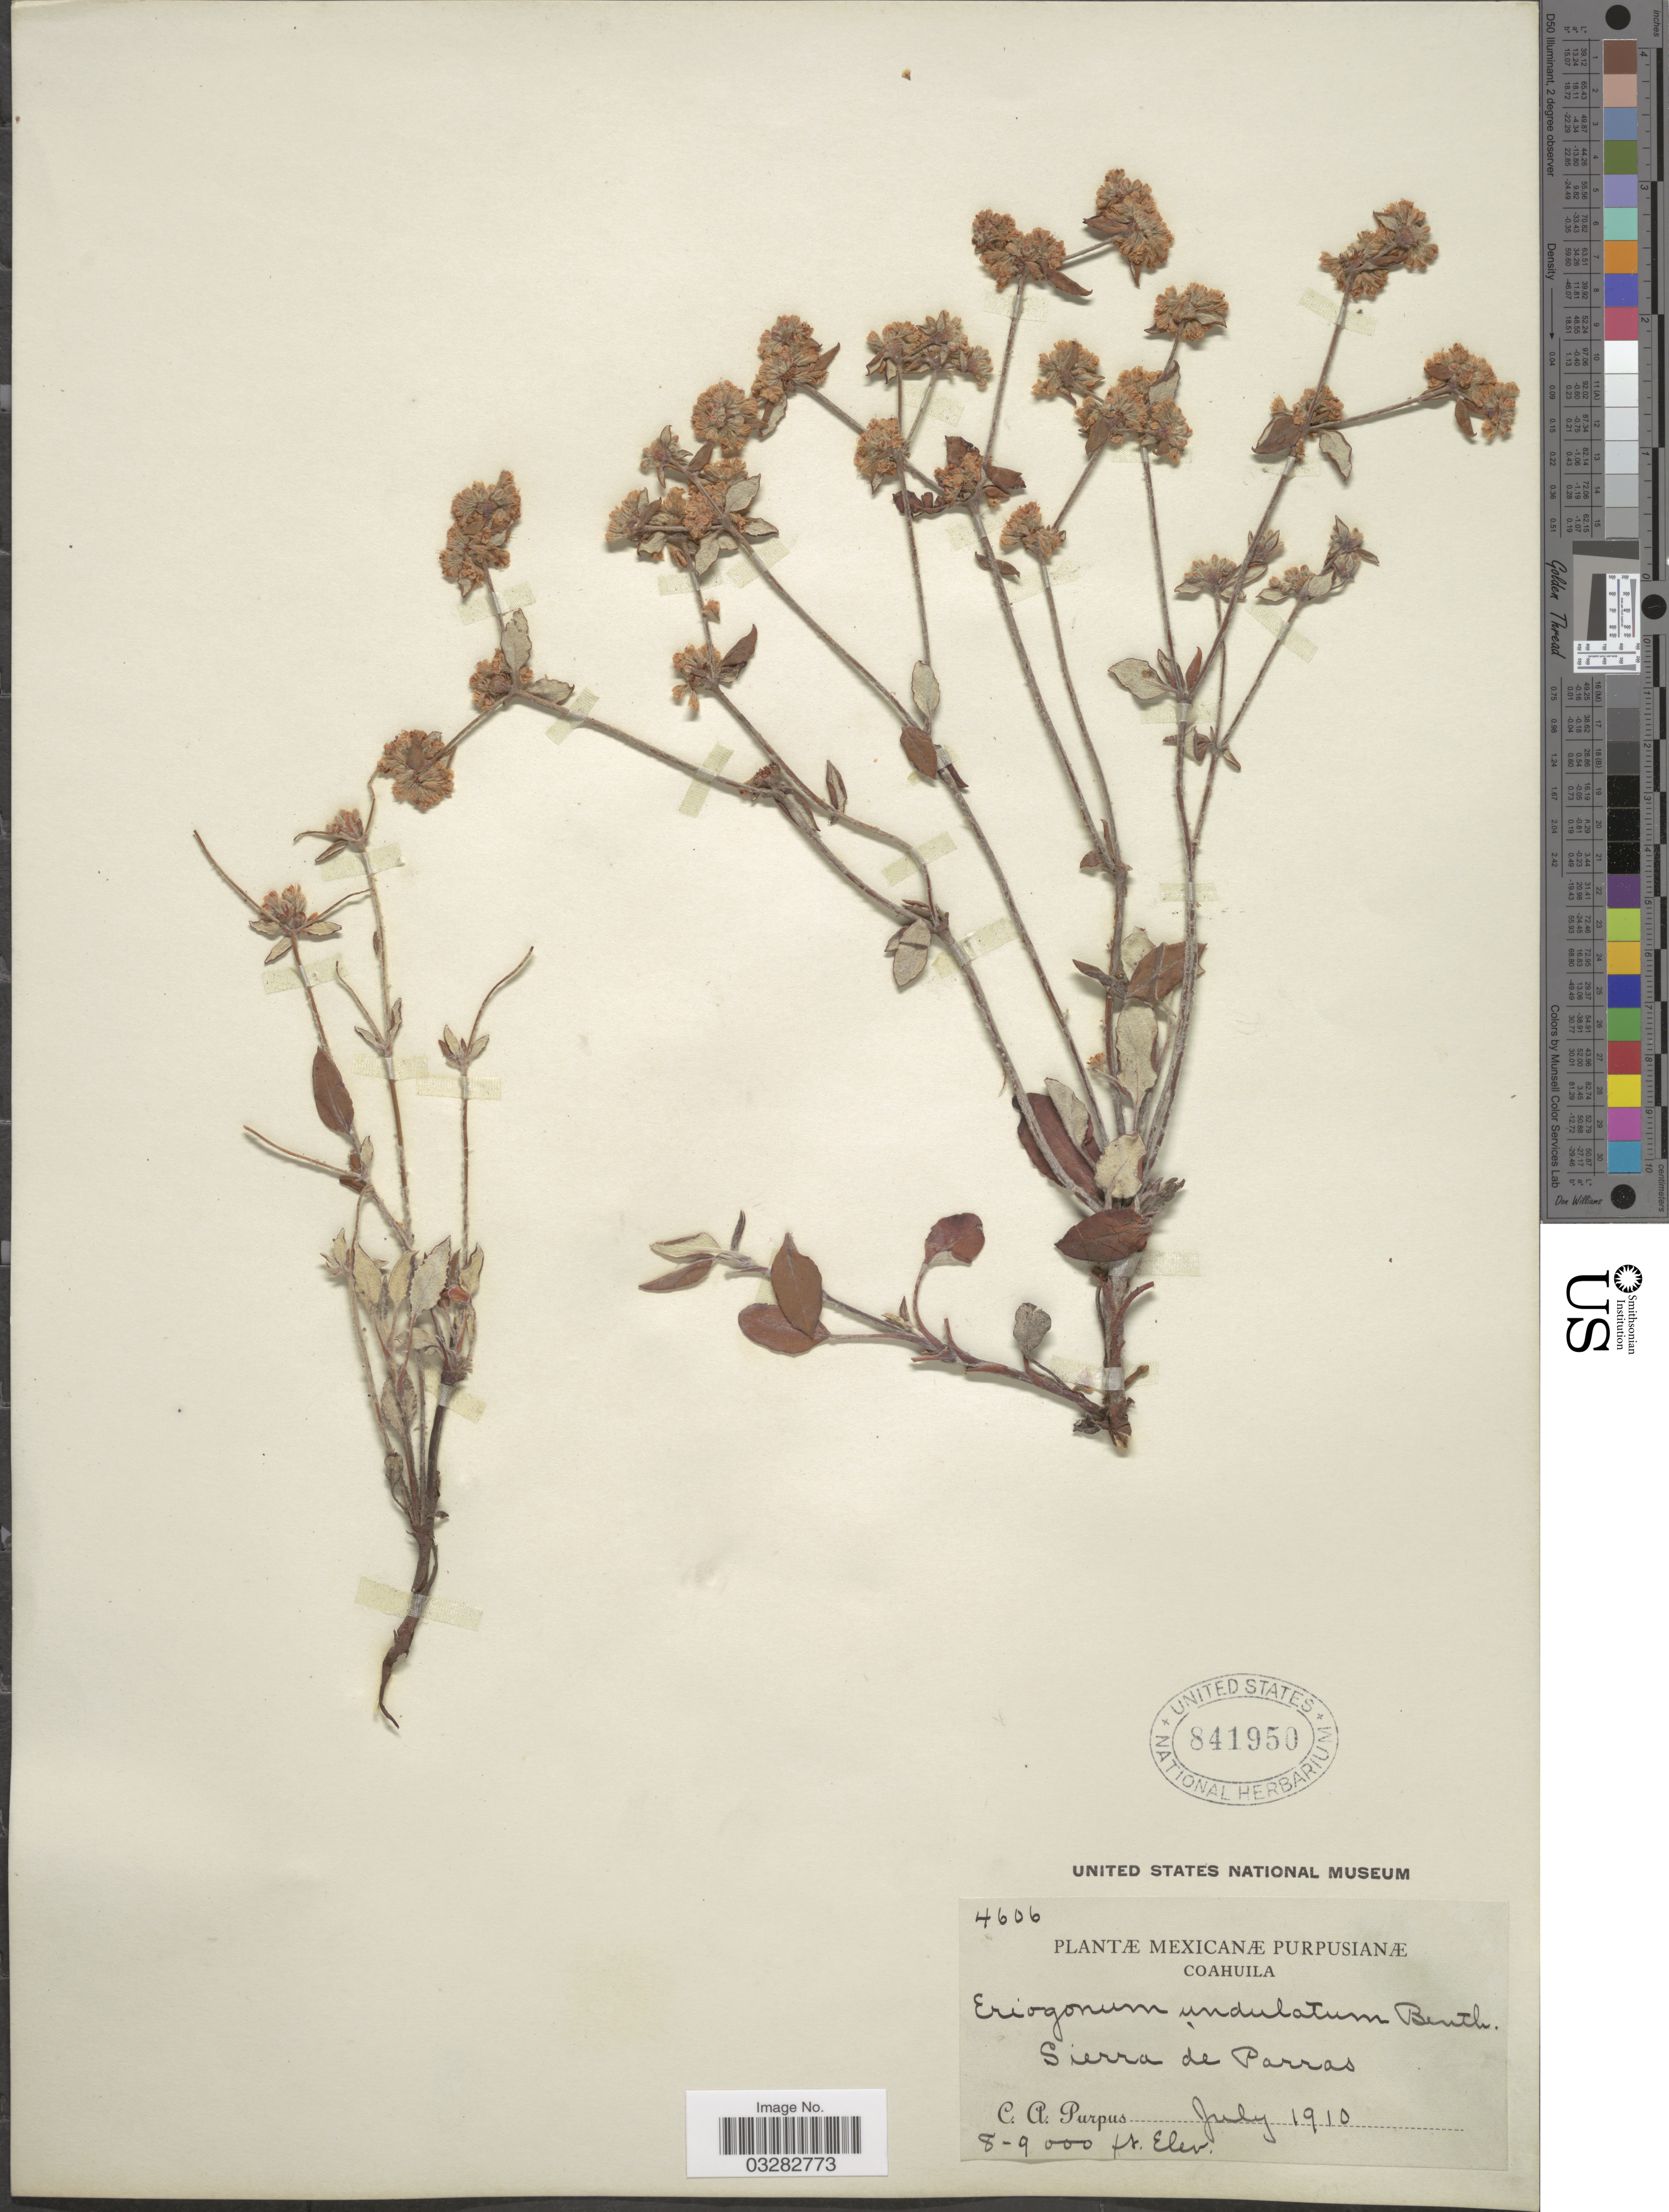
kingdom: Plantae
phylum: Tracheophyta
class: Magnoliopsida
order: Caryophyllales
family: Polygonaceae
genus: Eriogonum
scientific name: Eriogonum jamesii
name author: Benth.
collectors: C. A. Purpus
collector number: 4606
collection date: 1910-07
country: Mexico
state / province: Coahuila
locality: Sierra de Parras.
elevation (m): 2438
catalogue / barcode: US 841950